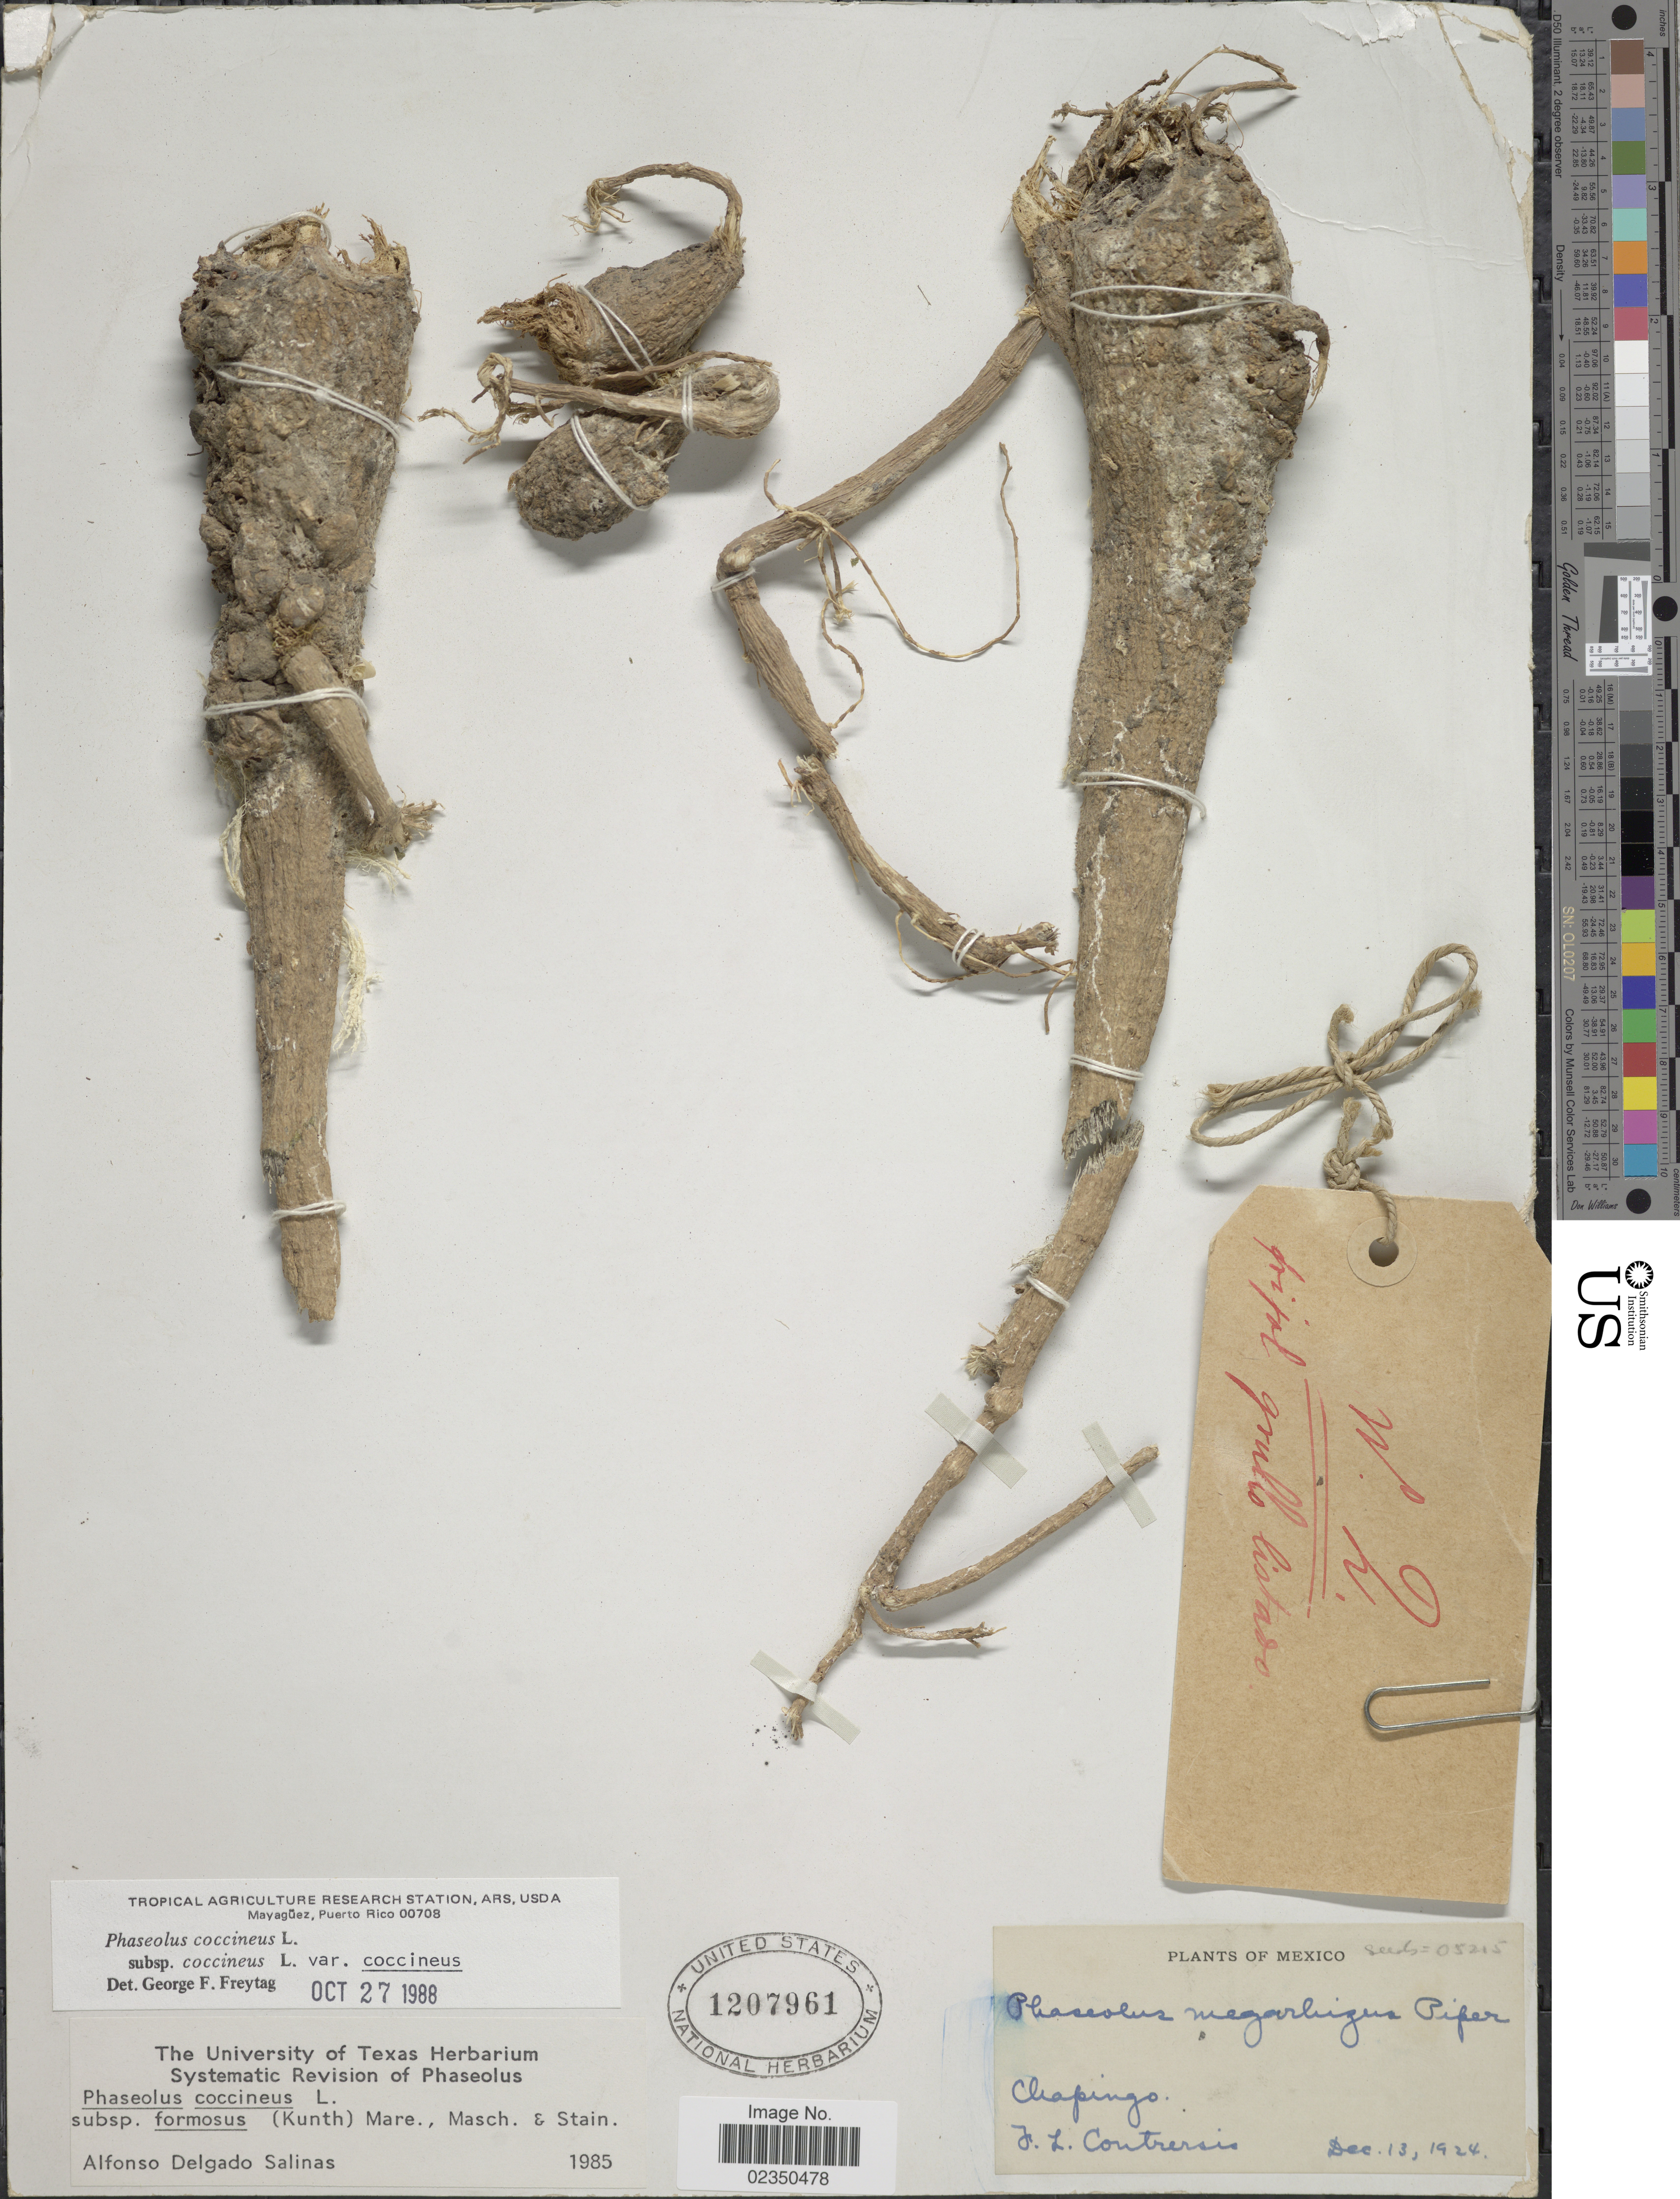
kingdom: Plantae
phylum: Tracheophyta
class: Magnoliopsida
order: Fabales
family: Fabaceae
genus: Phaseolus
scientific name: Phaseolus coccineus var. coccineus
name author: L.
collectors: F. Contrersis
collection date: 1924-12-13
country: Mexico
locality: Chapingo.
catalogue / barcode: US 1207961